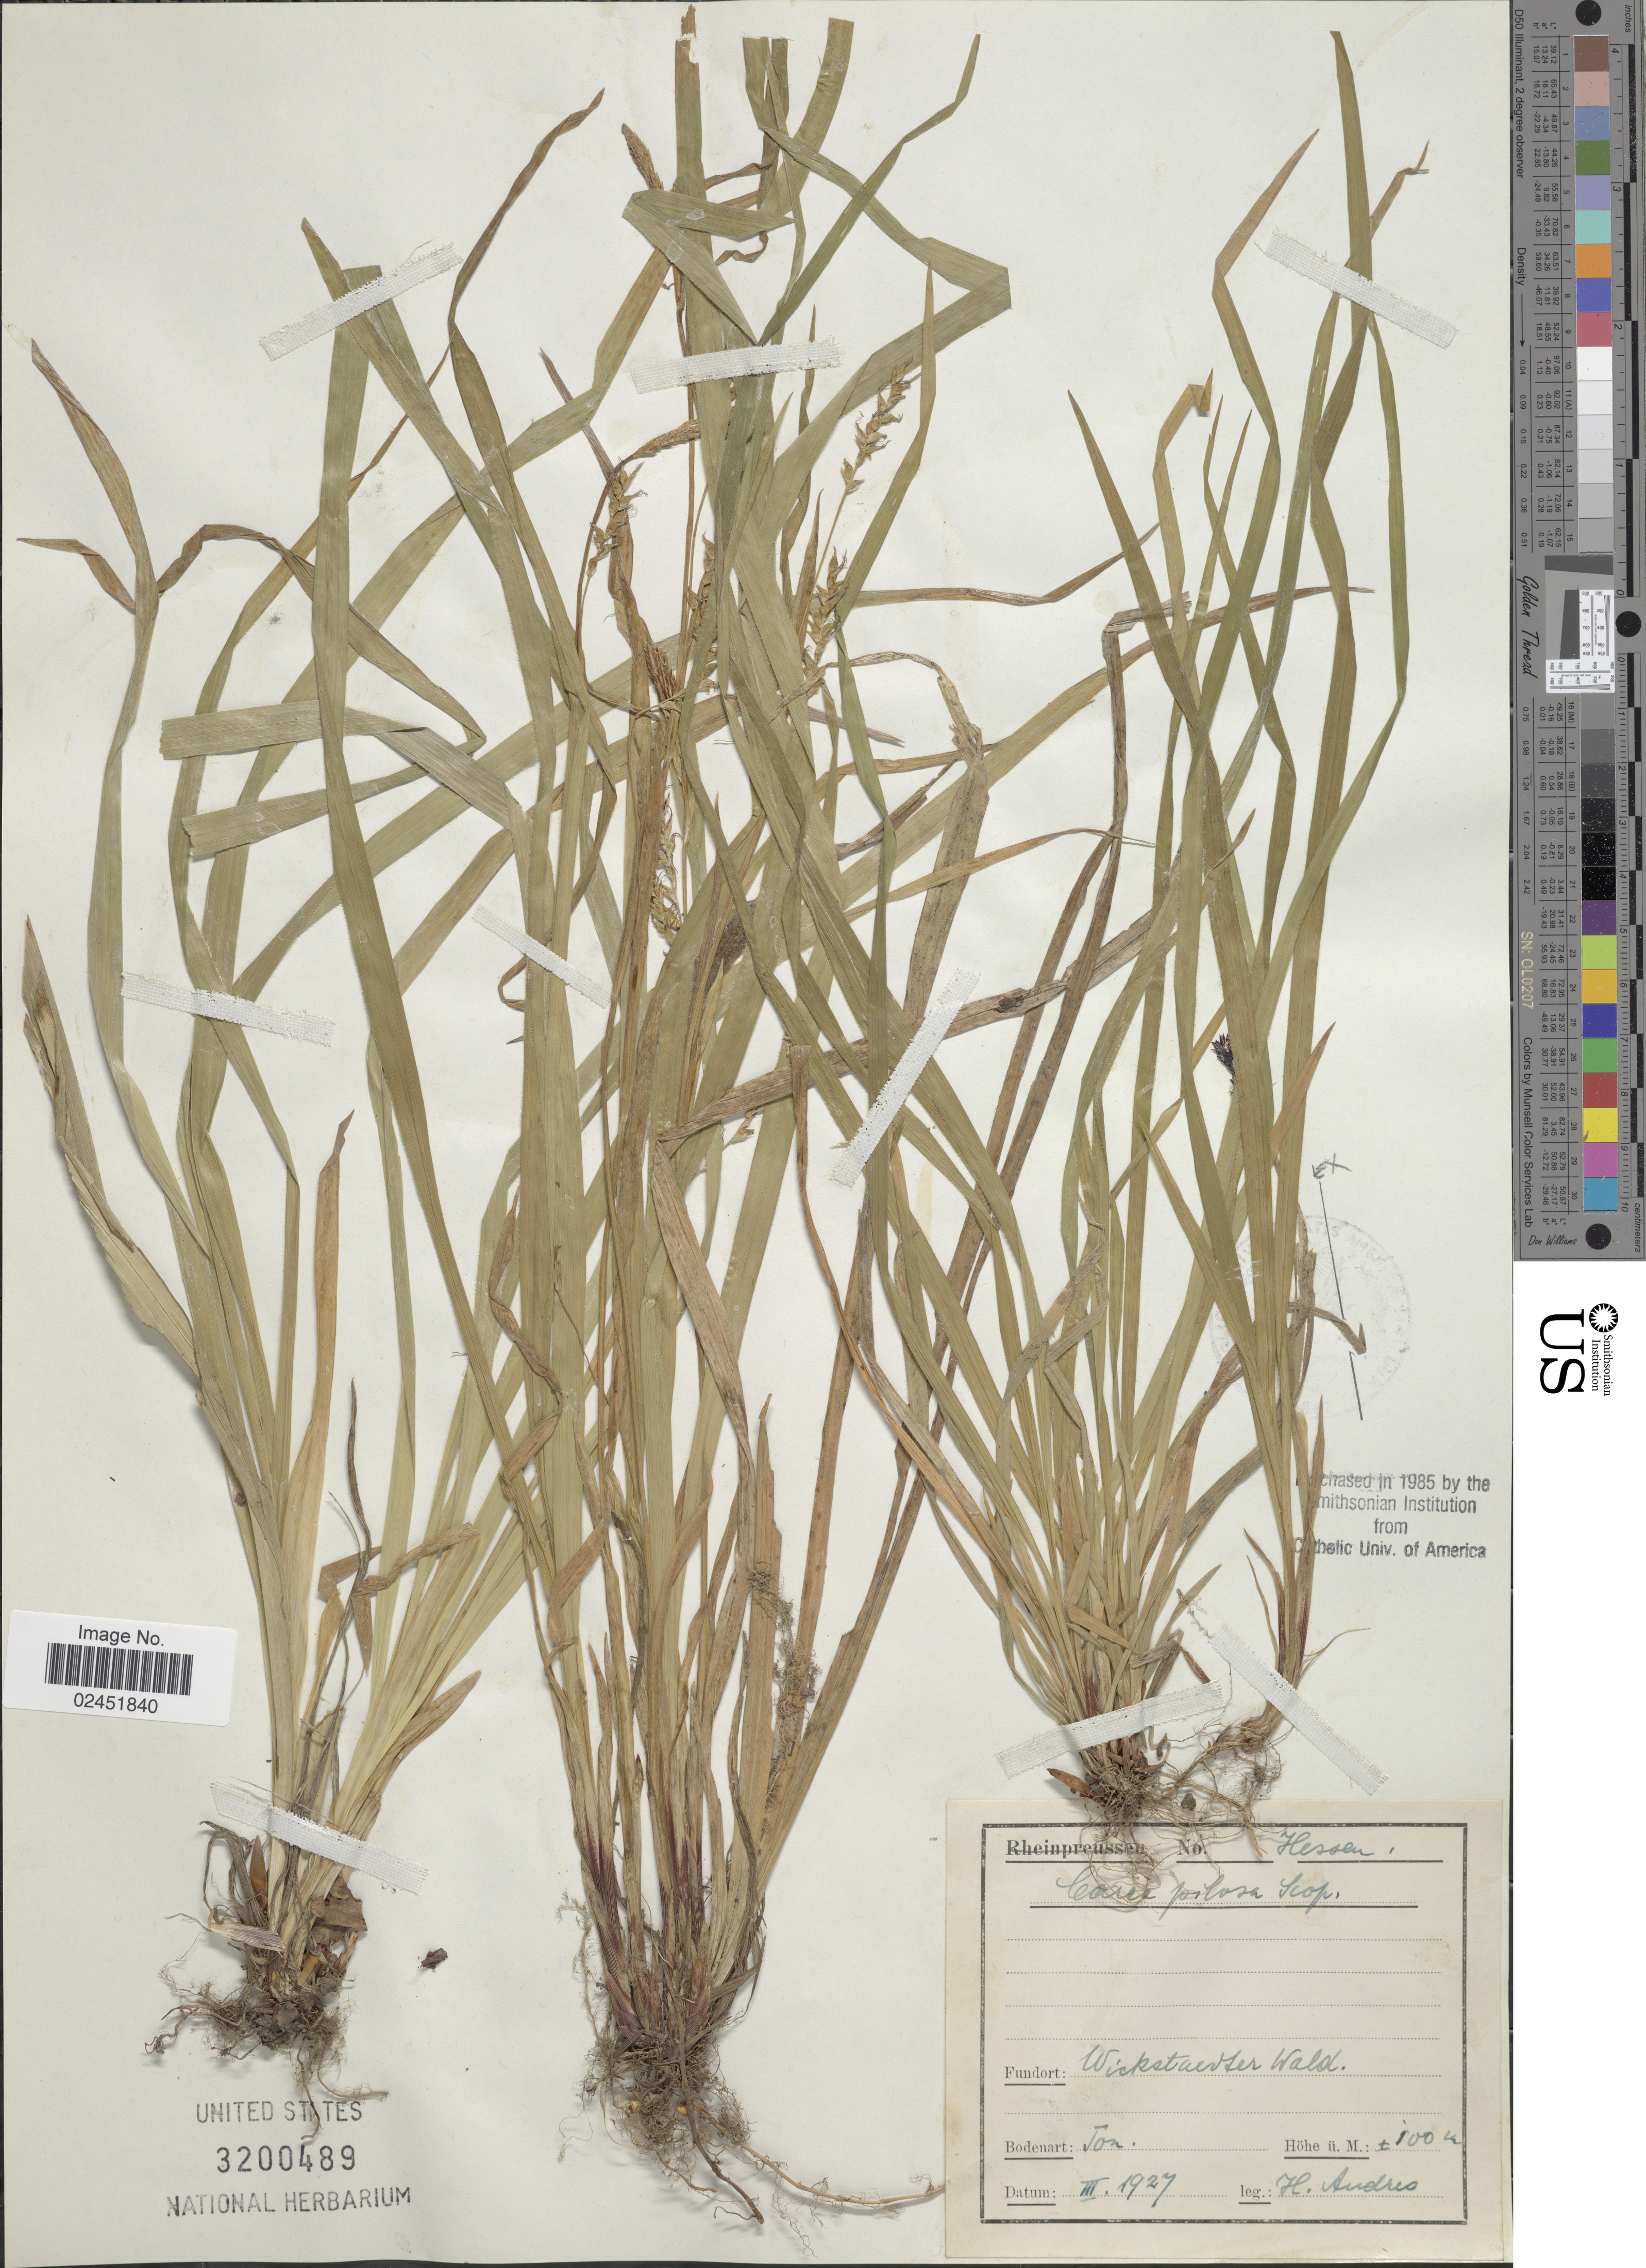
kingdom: Plantae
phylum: Tracheophyta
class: Liliopsida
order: Poales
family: Cyperaceae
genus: Carex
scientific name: Carex pilosa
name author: Scop.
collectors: H. Andres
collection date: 1927-03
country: Germany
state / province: Hesse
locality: Wickstaedter Wald. Bdenart: Ton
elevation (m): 100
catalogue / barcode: US 3200489